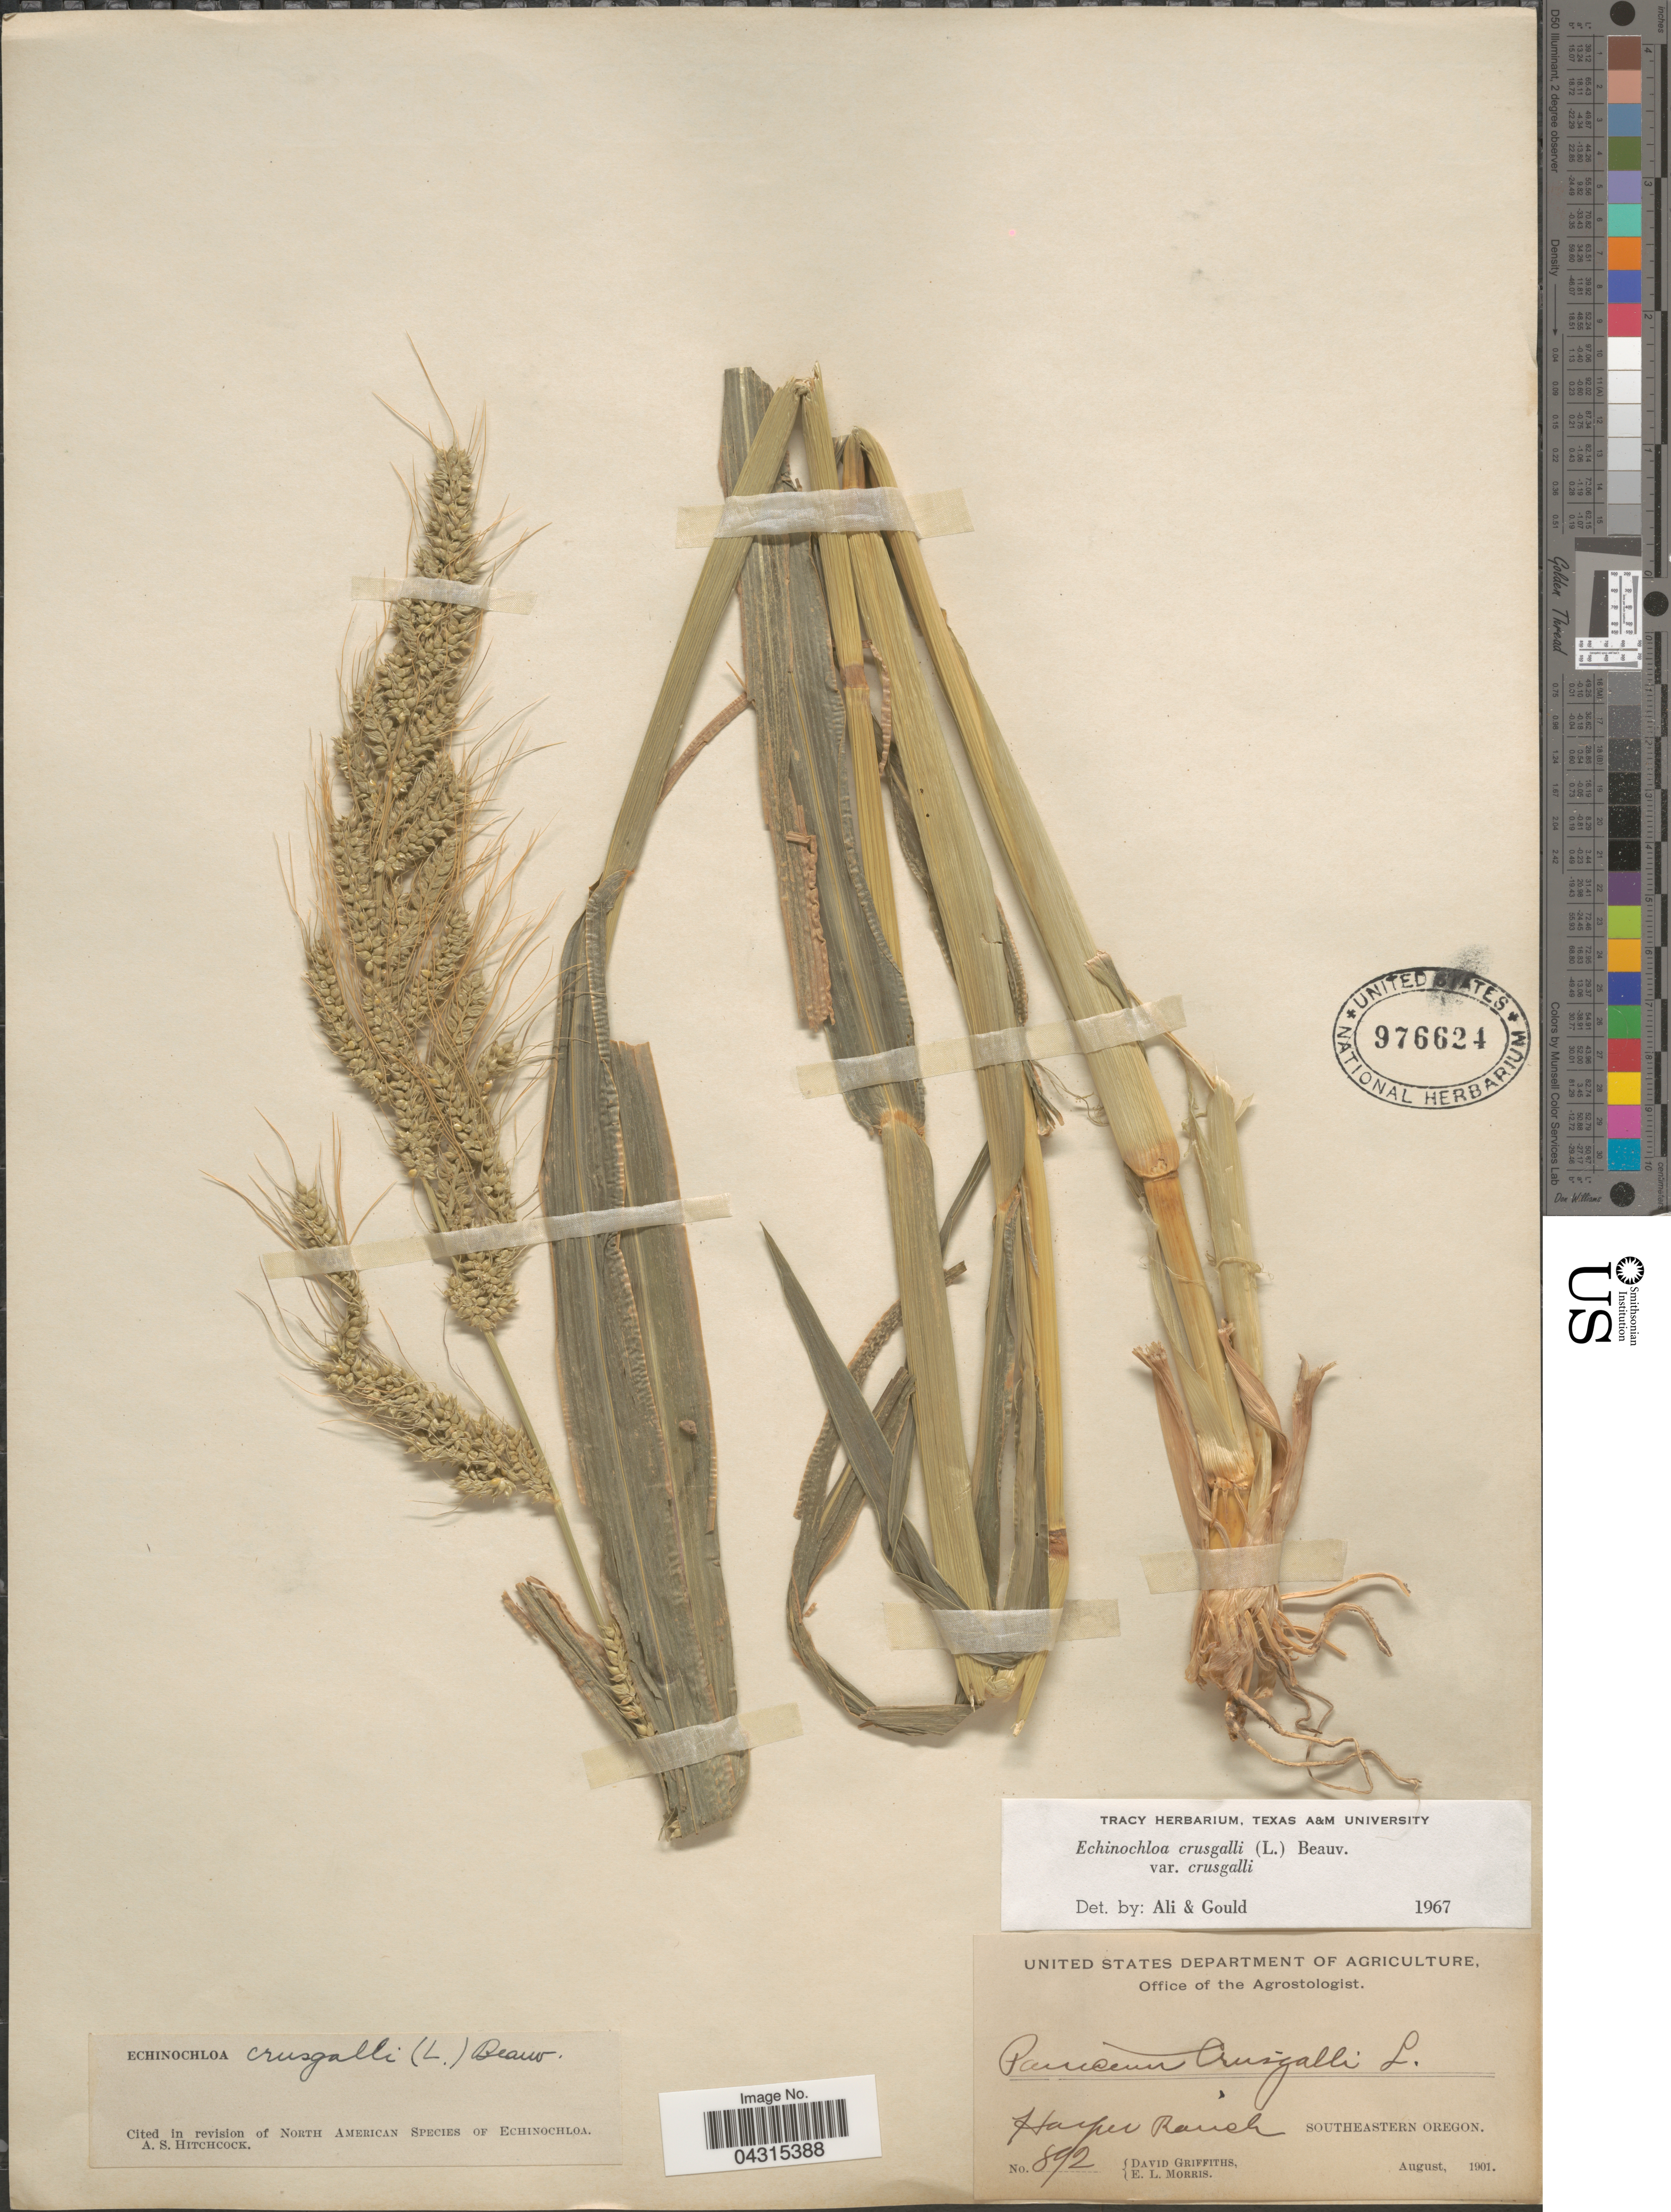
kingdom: Plantae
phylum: Tracheophyta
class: Liliopsida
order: Poales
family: Poaceae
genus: Echinochloa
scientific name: Echinochloa crus-galli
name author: (L.) P. Beauv.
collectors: D. Griffiths & E. Morris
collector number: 892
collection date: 1901-08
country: United States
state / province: Oregon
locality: Harper Ranch. Southeastern Oregon.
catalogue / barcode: US 976624